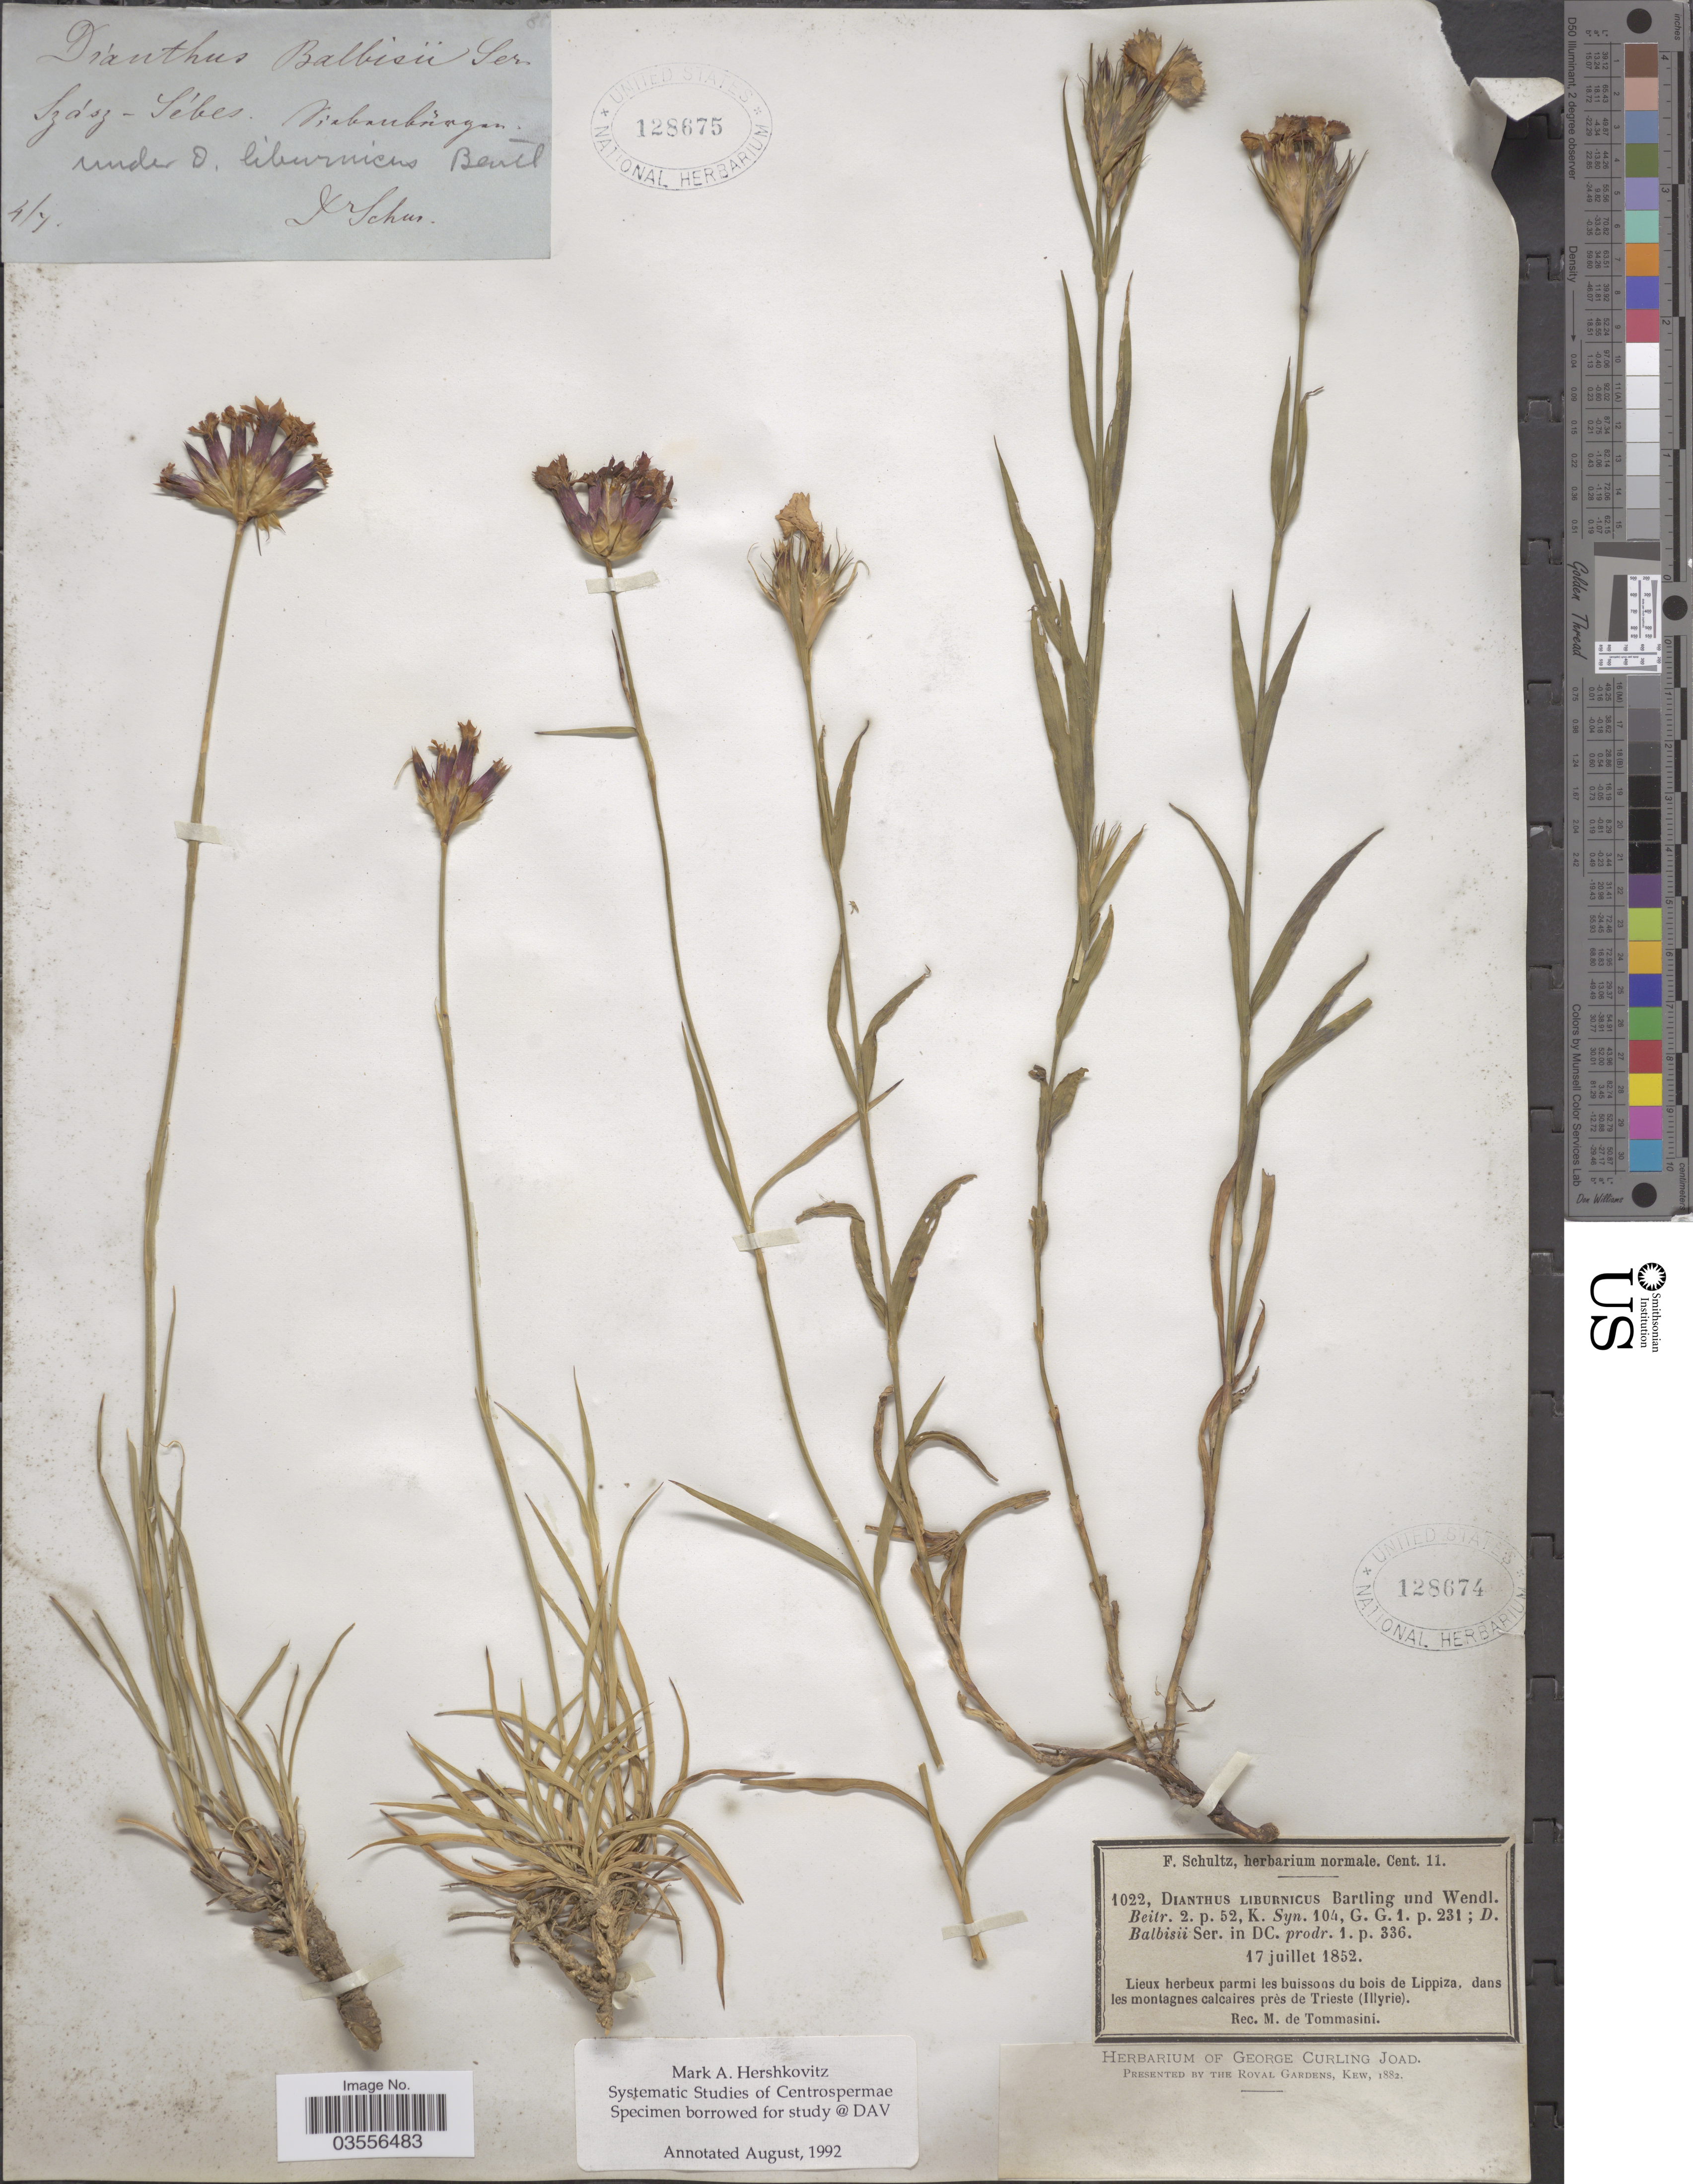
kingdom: Plantae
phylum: Tracheophyta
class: Magnoliopsida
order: Caryophyllales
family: Caryophyllaceae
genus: Dianthus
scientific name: Dianthus liburnicus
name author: Bartl.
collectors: Schur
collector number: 85*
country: Romania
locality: Szász-Sébes. Viabaubüngan. [interpreted]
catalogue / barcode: US 128675